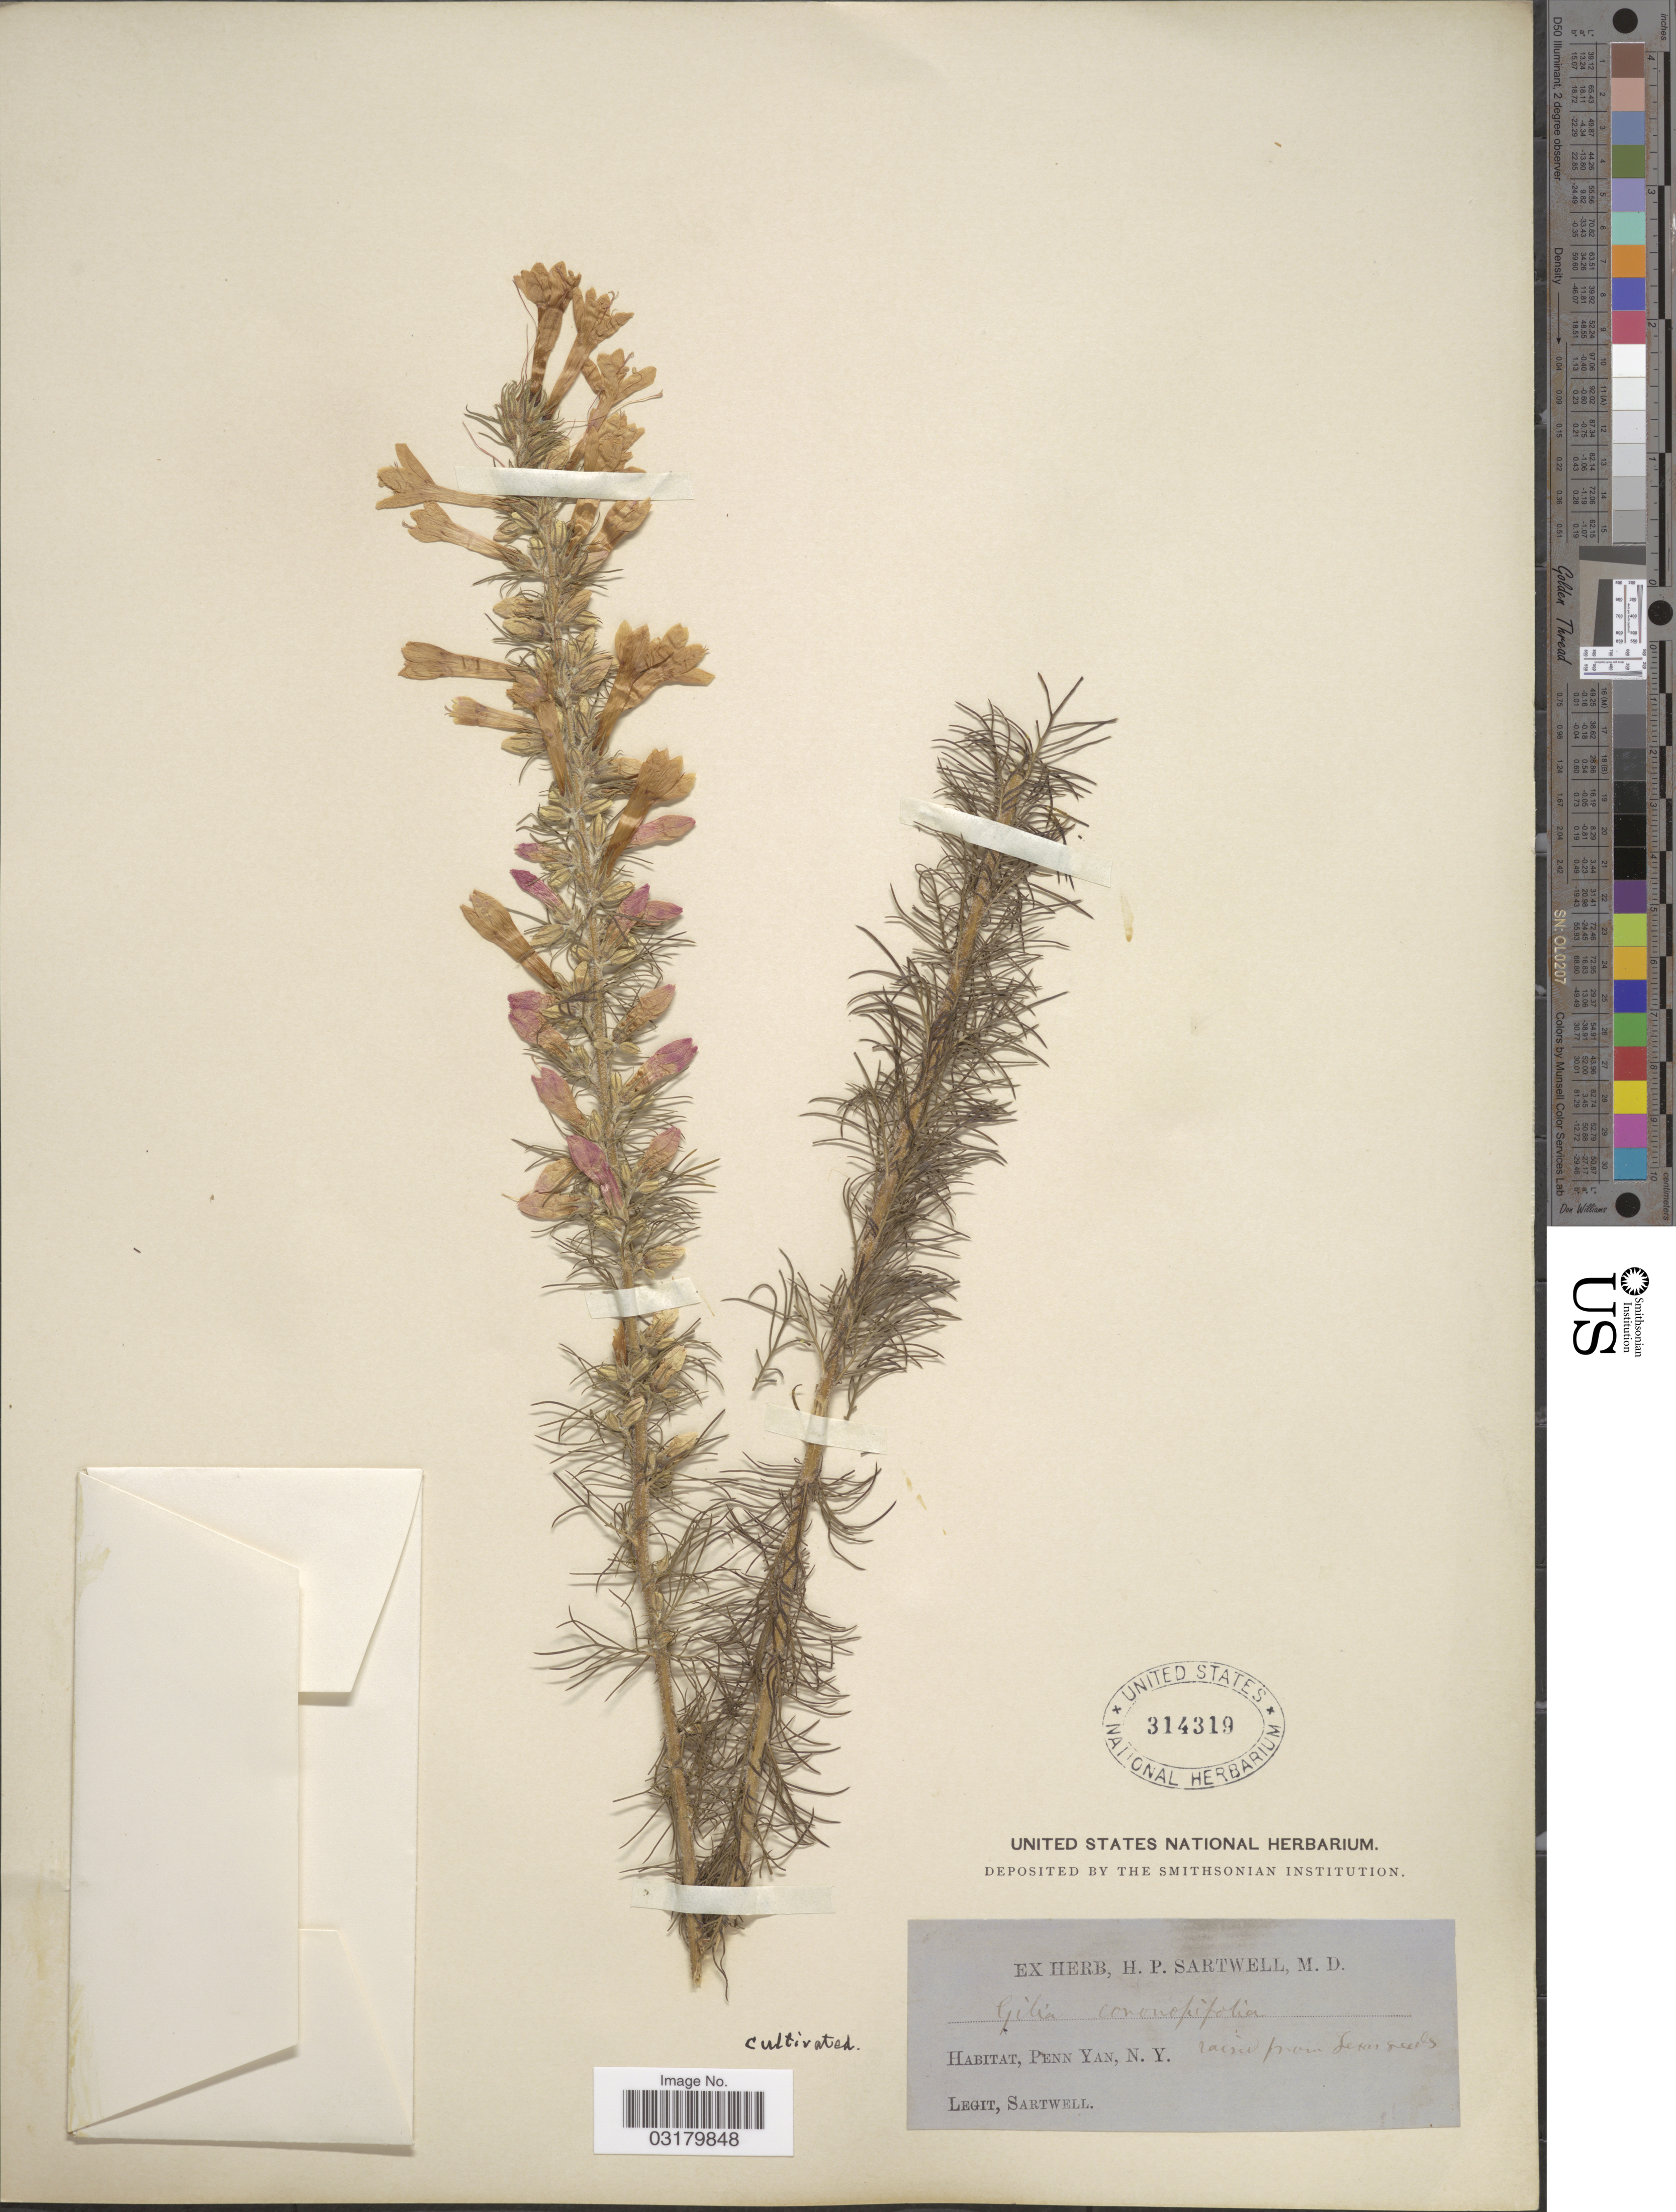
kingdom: Plantae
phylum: Tracheophyta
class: Magnoliopsida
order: Ericales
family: Polemoniaceae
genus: Ipomopsis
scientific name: Ipomopsis rubra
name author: (L.) Wherry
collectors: H. P. Sartwell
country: United States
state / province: New York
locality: Penn Yan.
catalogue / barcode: US 314319